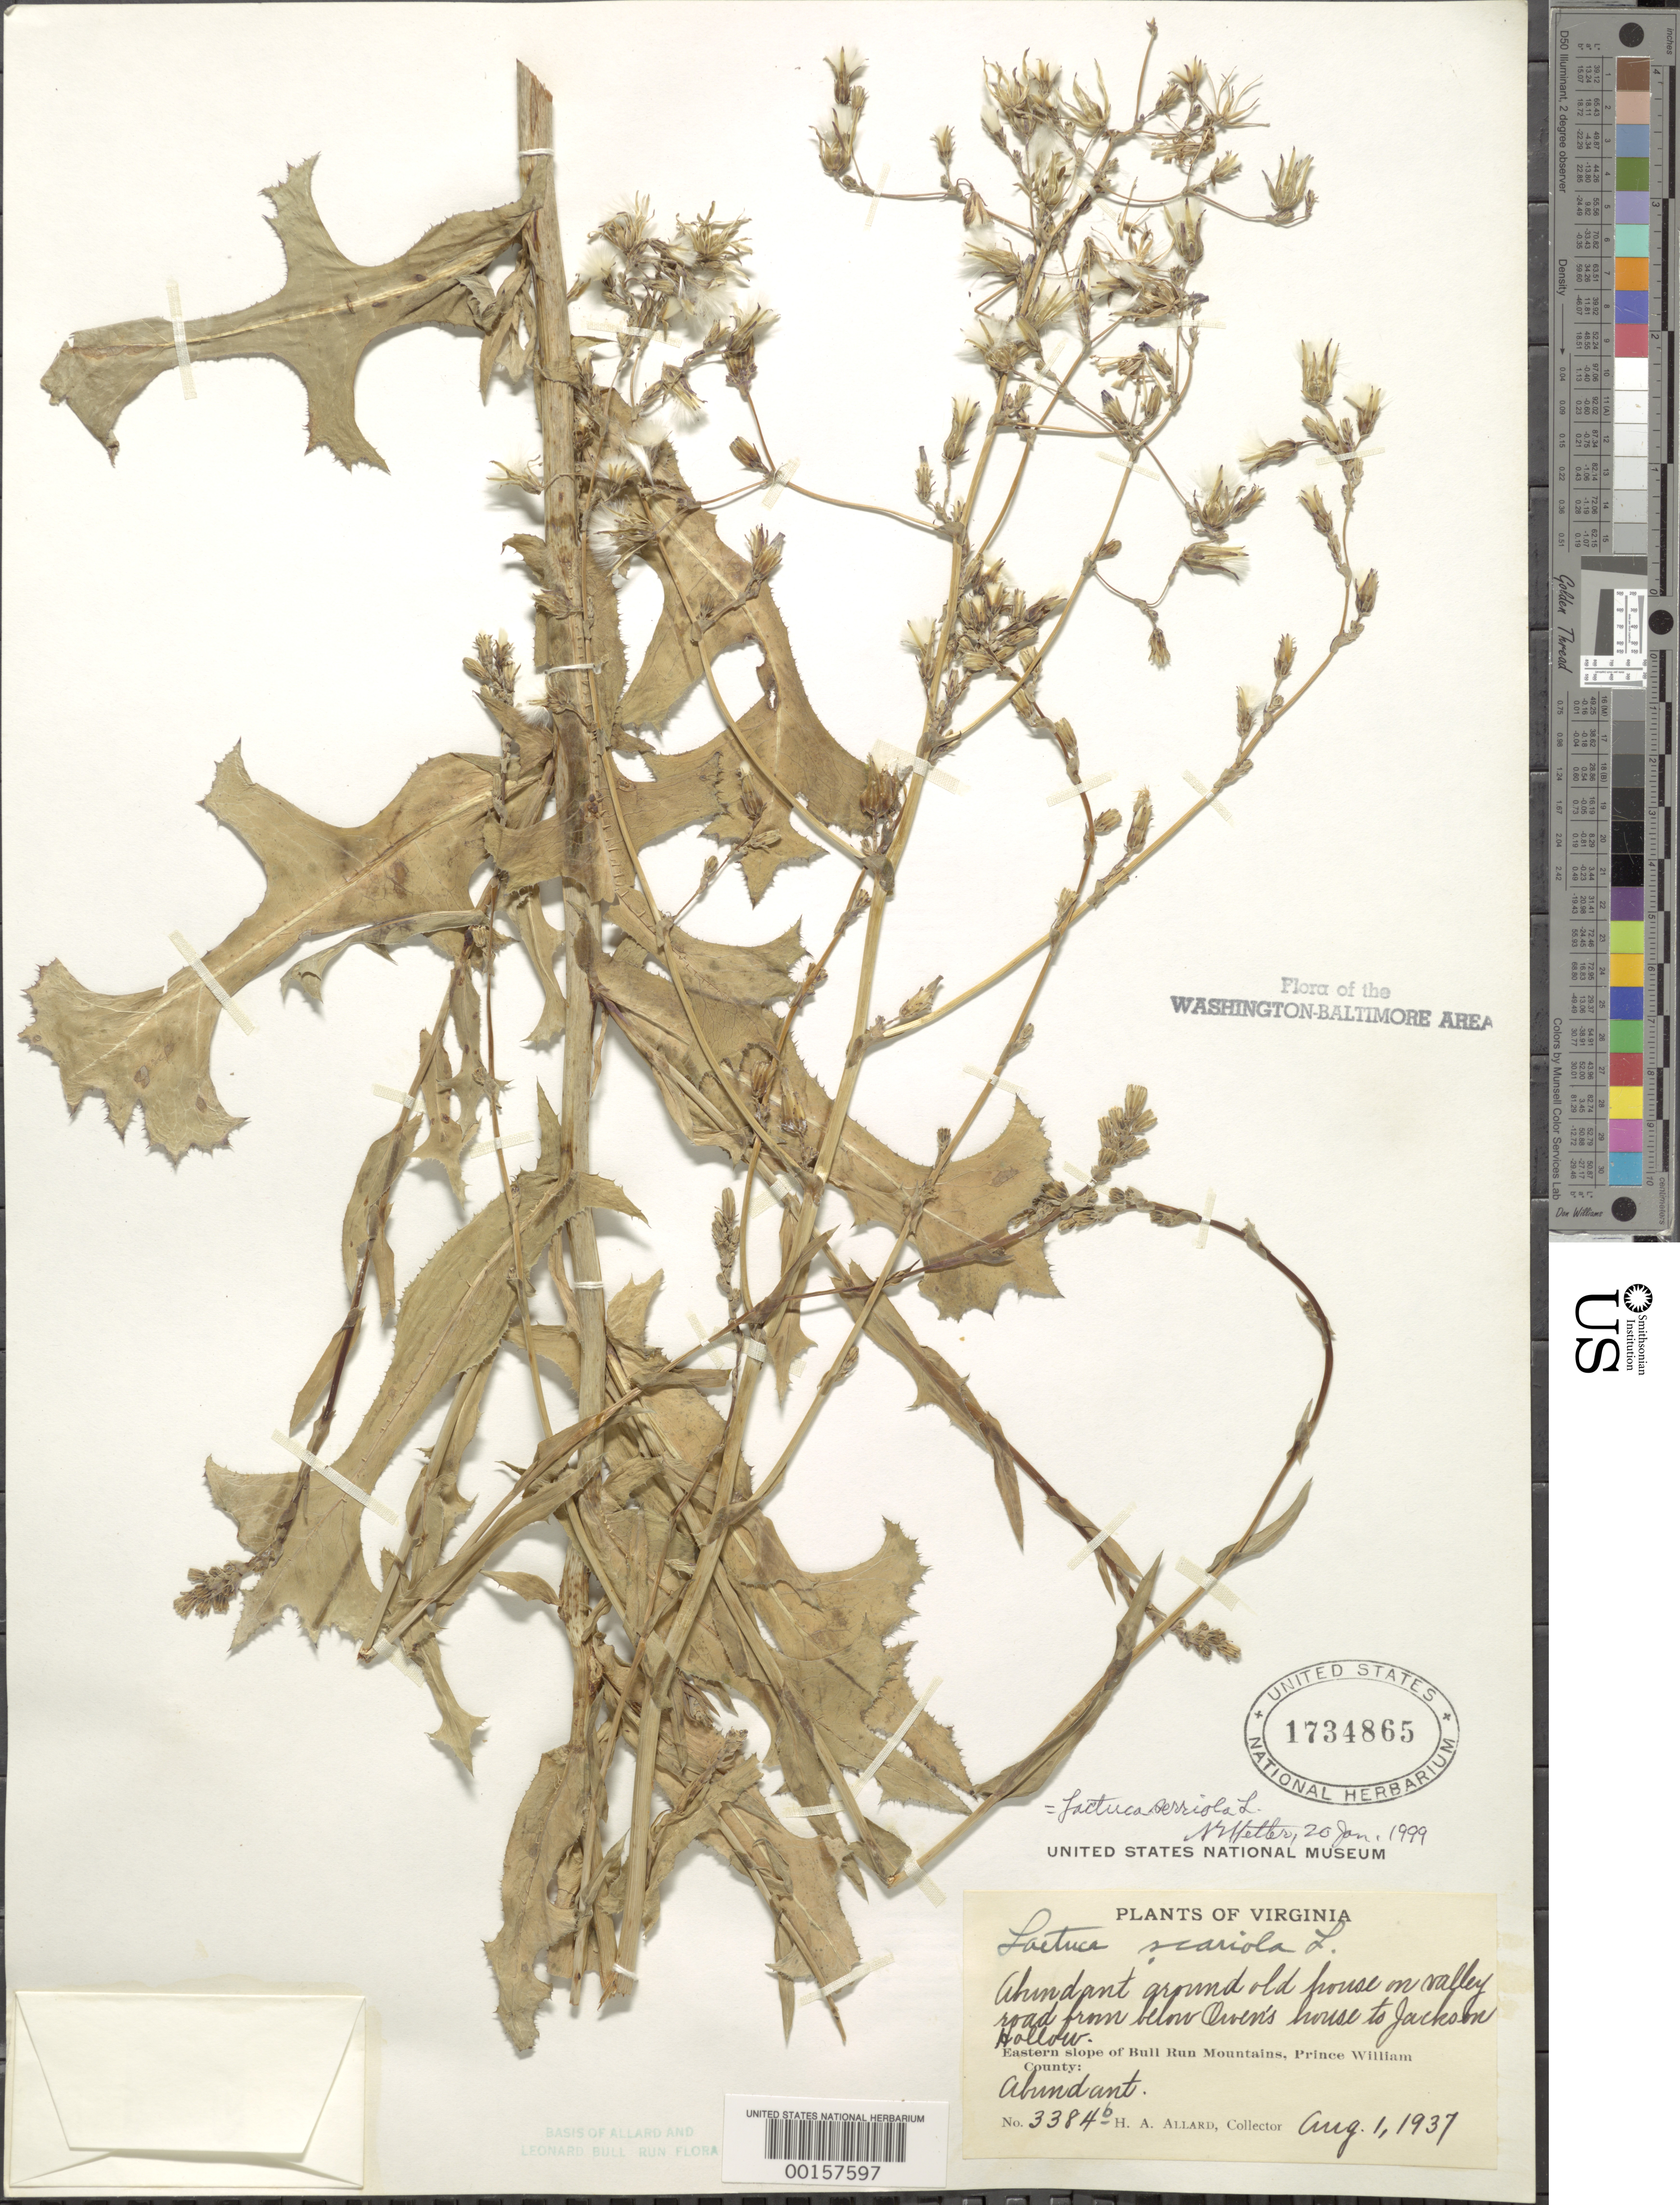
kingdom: Plantae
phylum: Tracheophyta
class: Magnoliopsida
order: Asterales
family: Asteraceae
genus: Lactuca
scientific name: Lactuca serriola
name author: L.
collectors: H. A. Allard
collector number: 3384B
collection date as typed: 01 Aug 1937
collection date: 1937-08-01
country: United States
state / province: Virginia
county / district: Prince William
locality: Valley Road below Owens House to Jackson Hollow Bull Run Mts.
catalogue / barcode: US 1734865